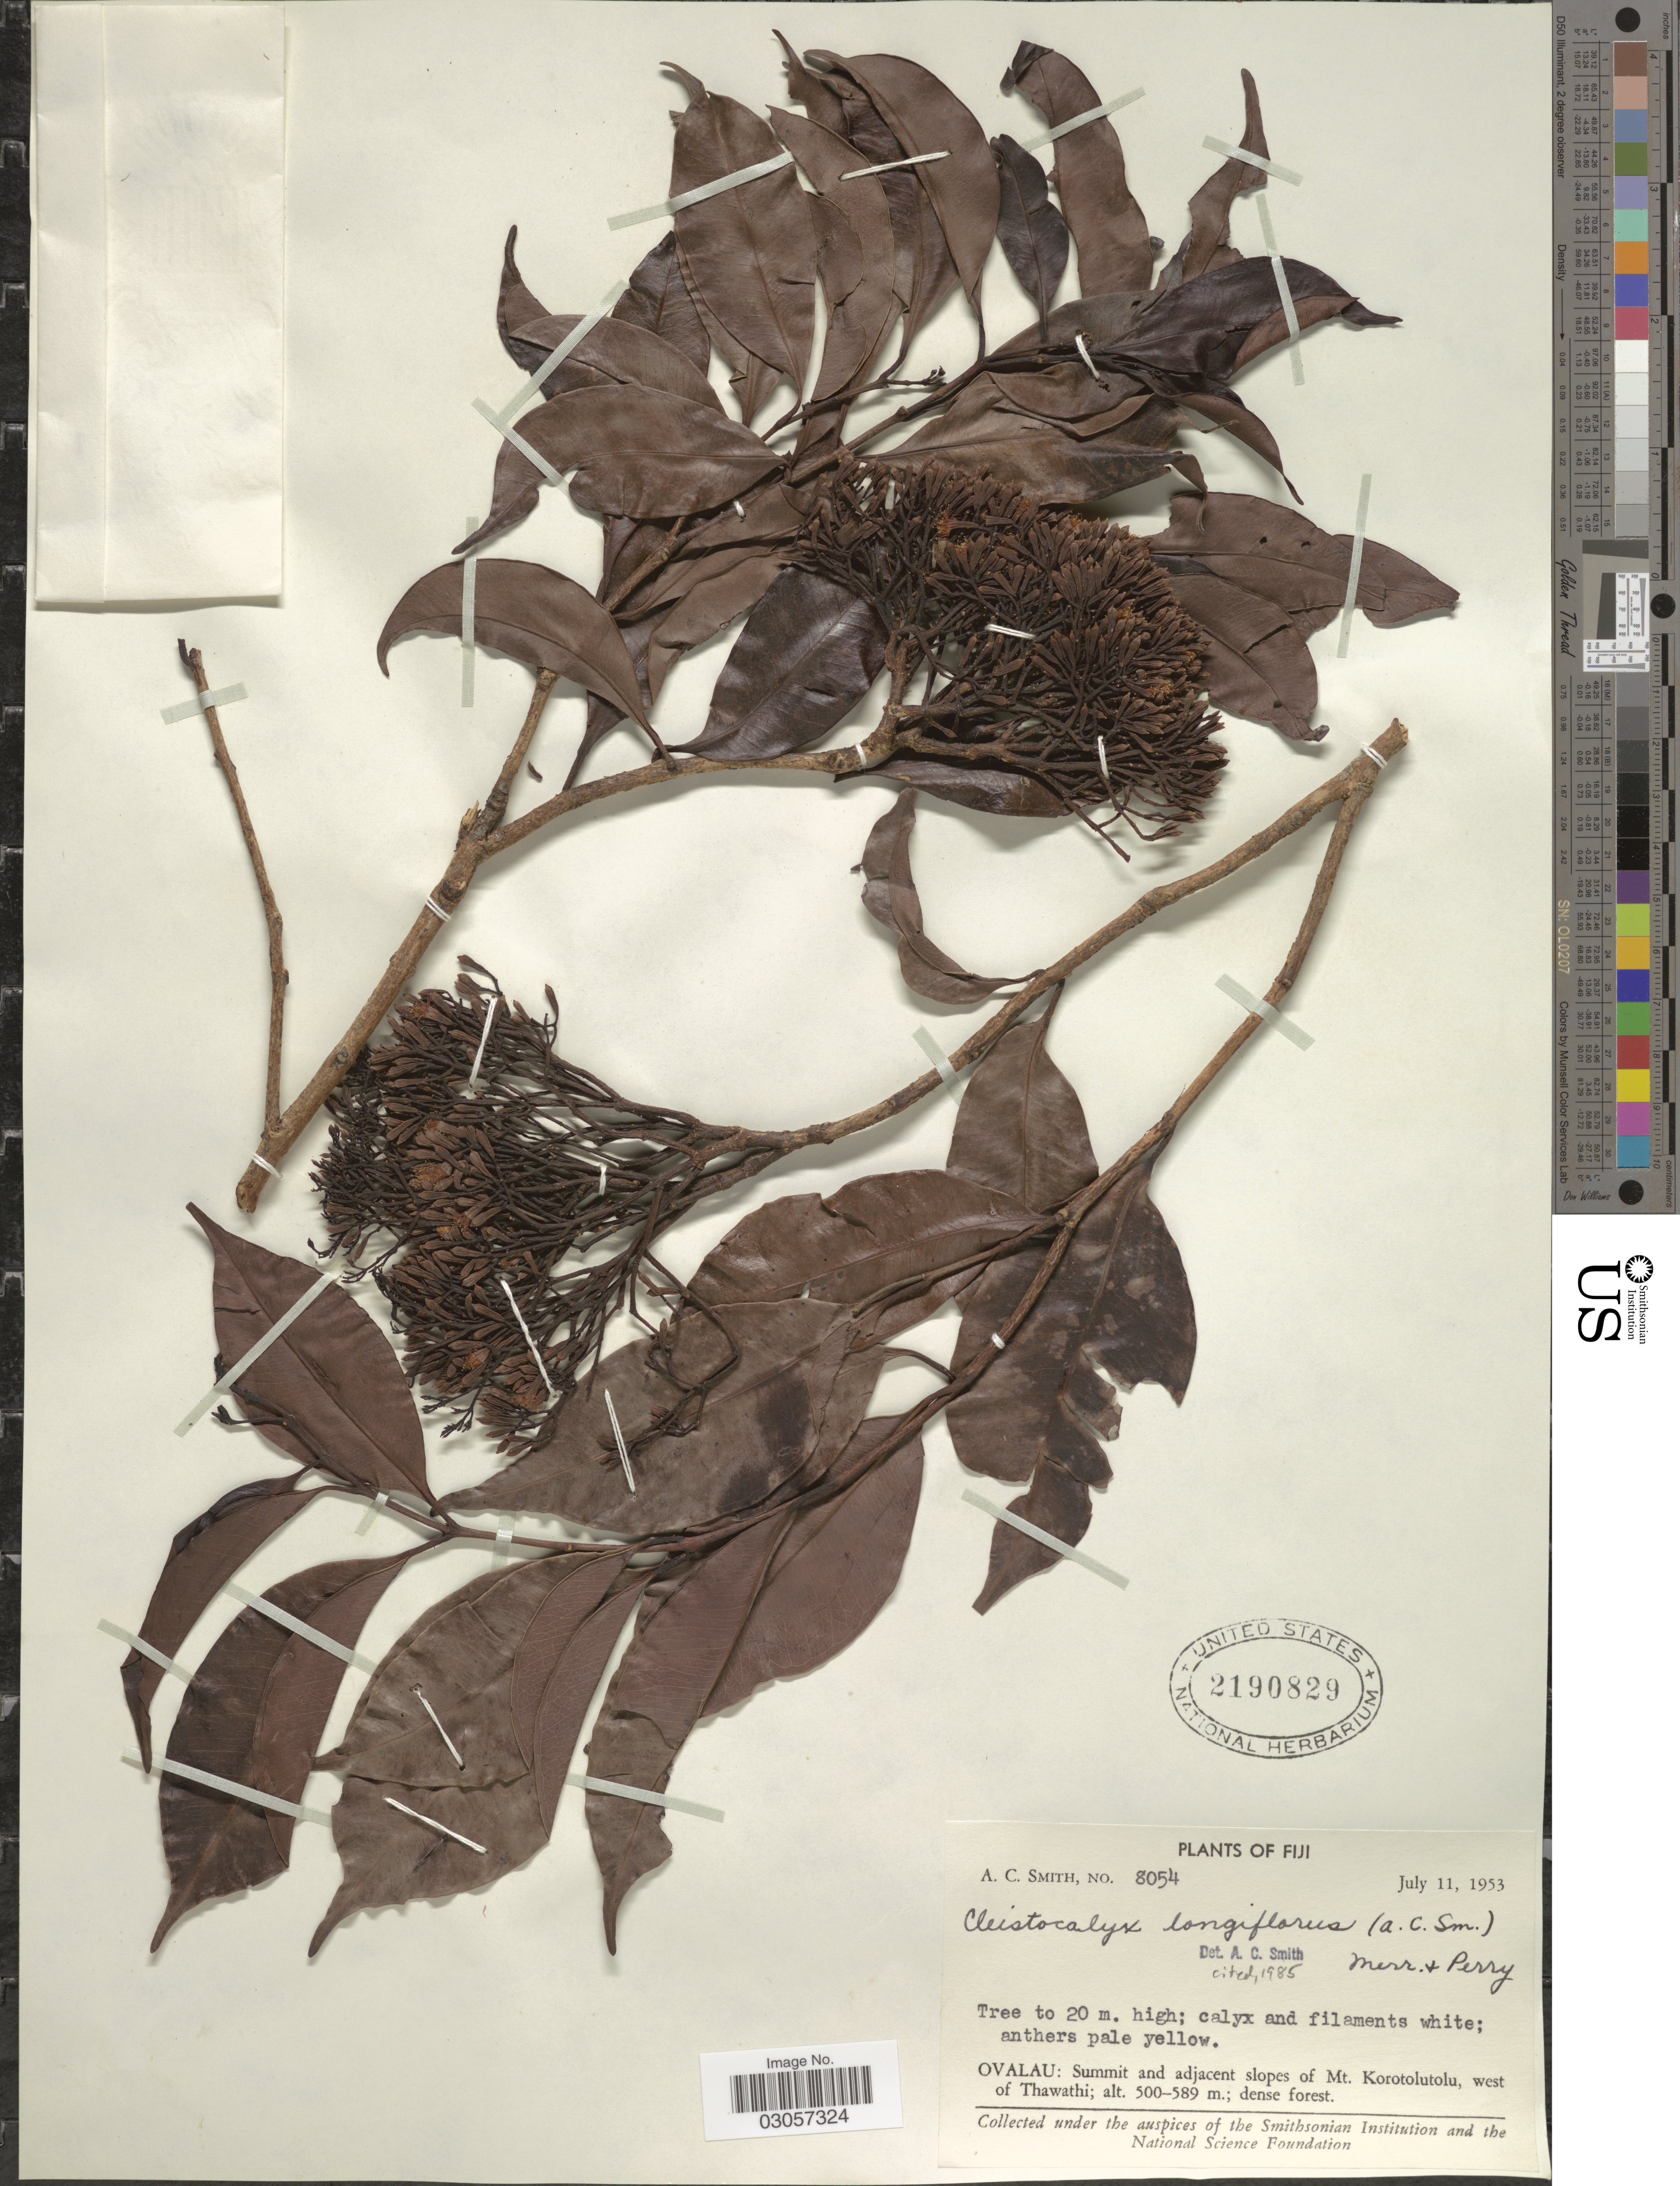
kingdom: Plantae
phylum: Tracheophyta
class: Magnoliopsida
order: Myrtales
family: Myrtaceae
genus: Syzygium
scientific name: Syzygium seemannii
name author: (A. Gray) Craven & Biffin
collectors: A. C. Smith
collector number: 8054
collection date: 1953-07-11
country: Fiji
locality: Ovalau: Summit and adjacent slopes of Mt. Korotolutolu, west of Thawathi.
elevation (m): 500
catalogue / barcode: US 2190829